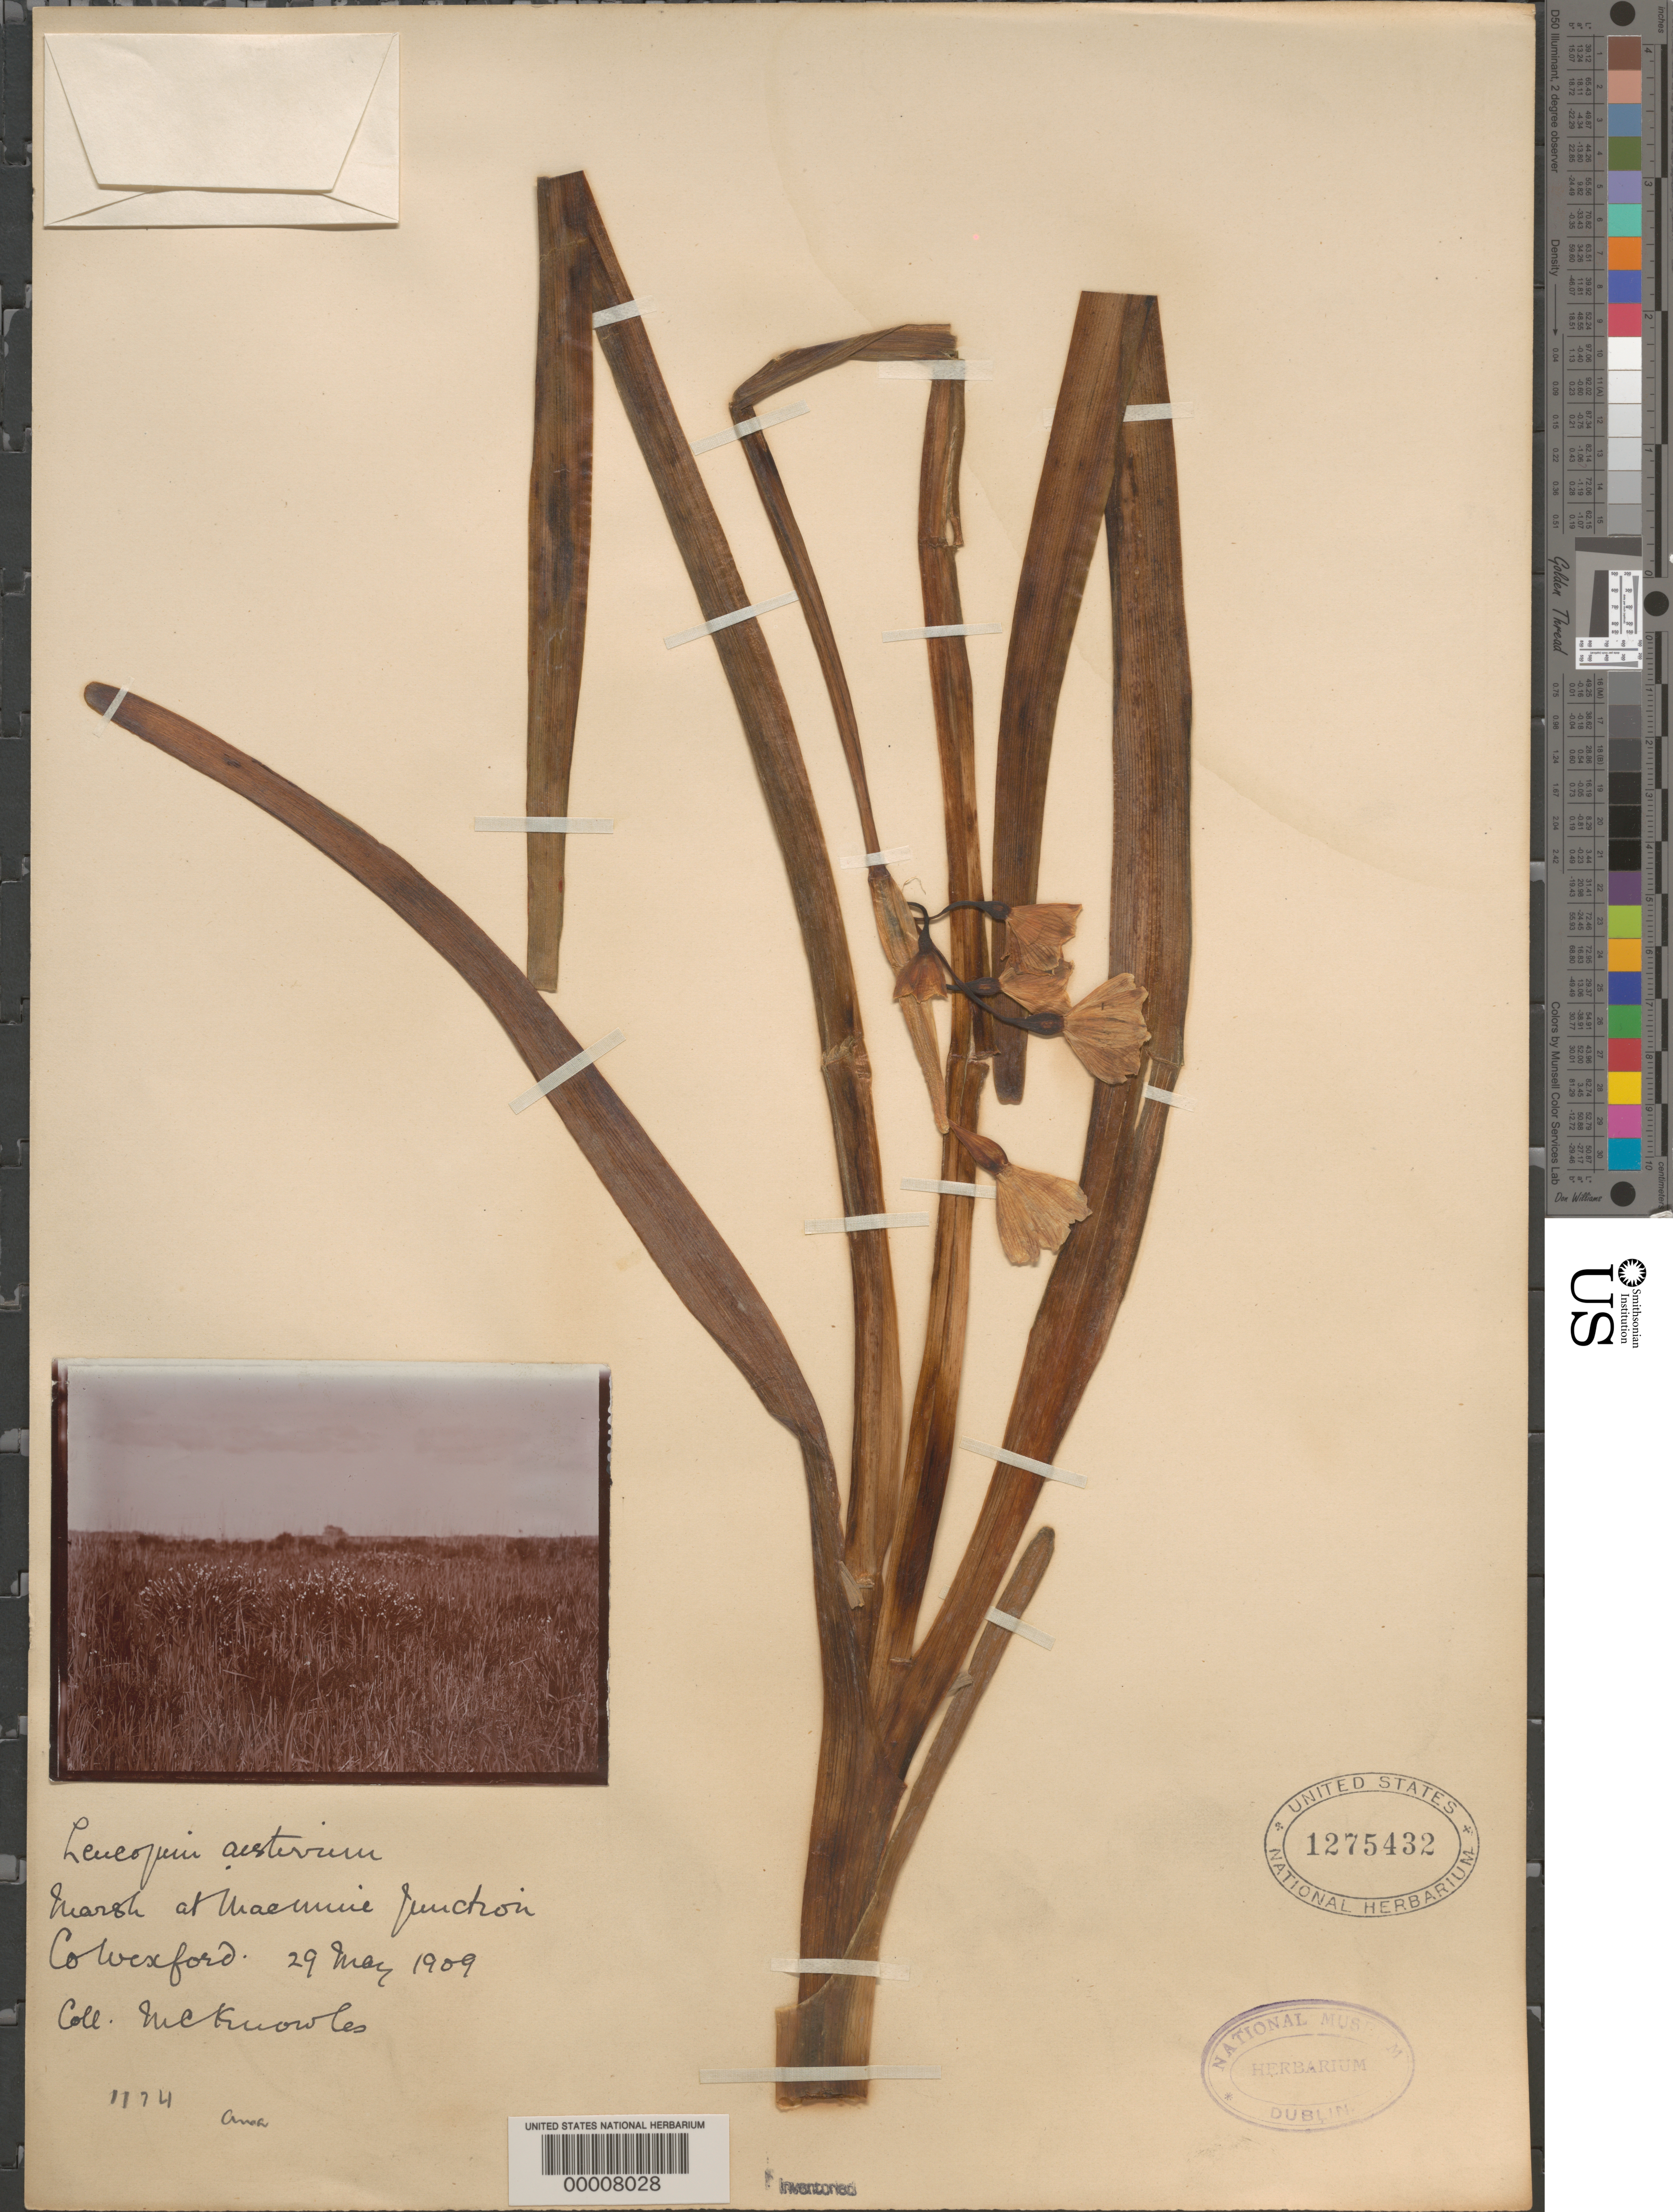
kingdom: Plantae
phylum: Tracheophyta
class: Liliopsida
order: Asparagales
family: Amaryllidaceae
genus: Leucojum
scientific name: Leucojum aestivum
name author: L.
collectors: -. Mcknowles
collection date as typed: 29 May 1909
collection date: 1909-05-29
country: Ireland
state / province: Leinster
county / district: Wexford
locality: Macinine junction, leinster province/region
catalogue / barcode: US 1275432